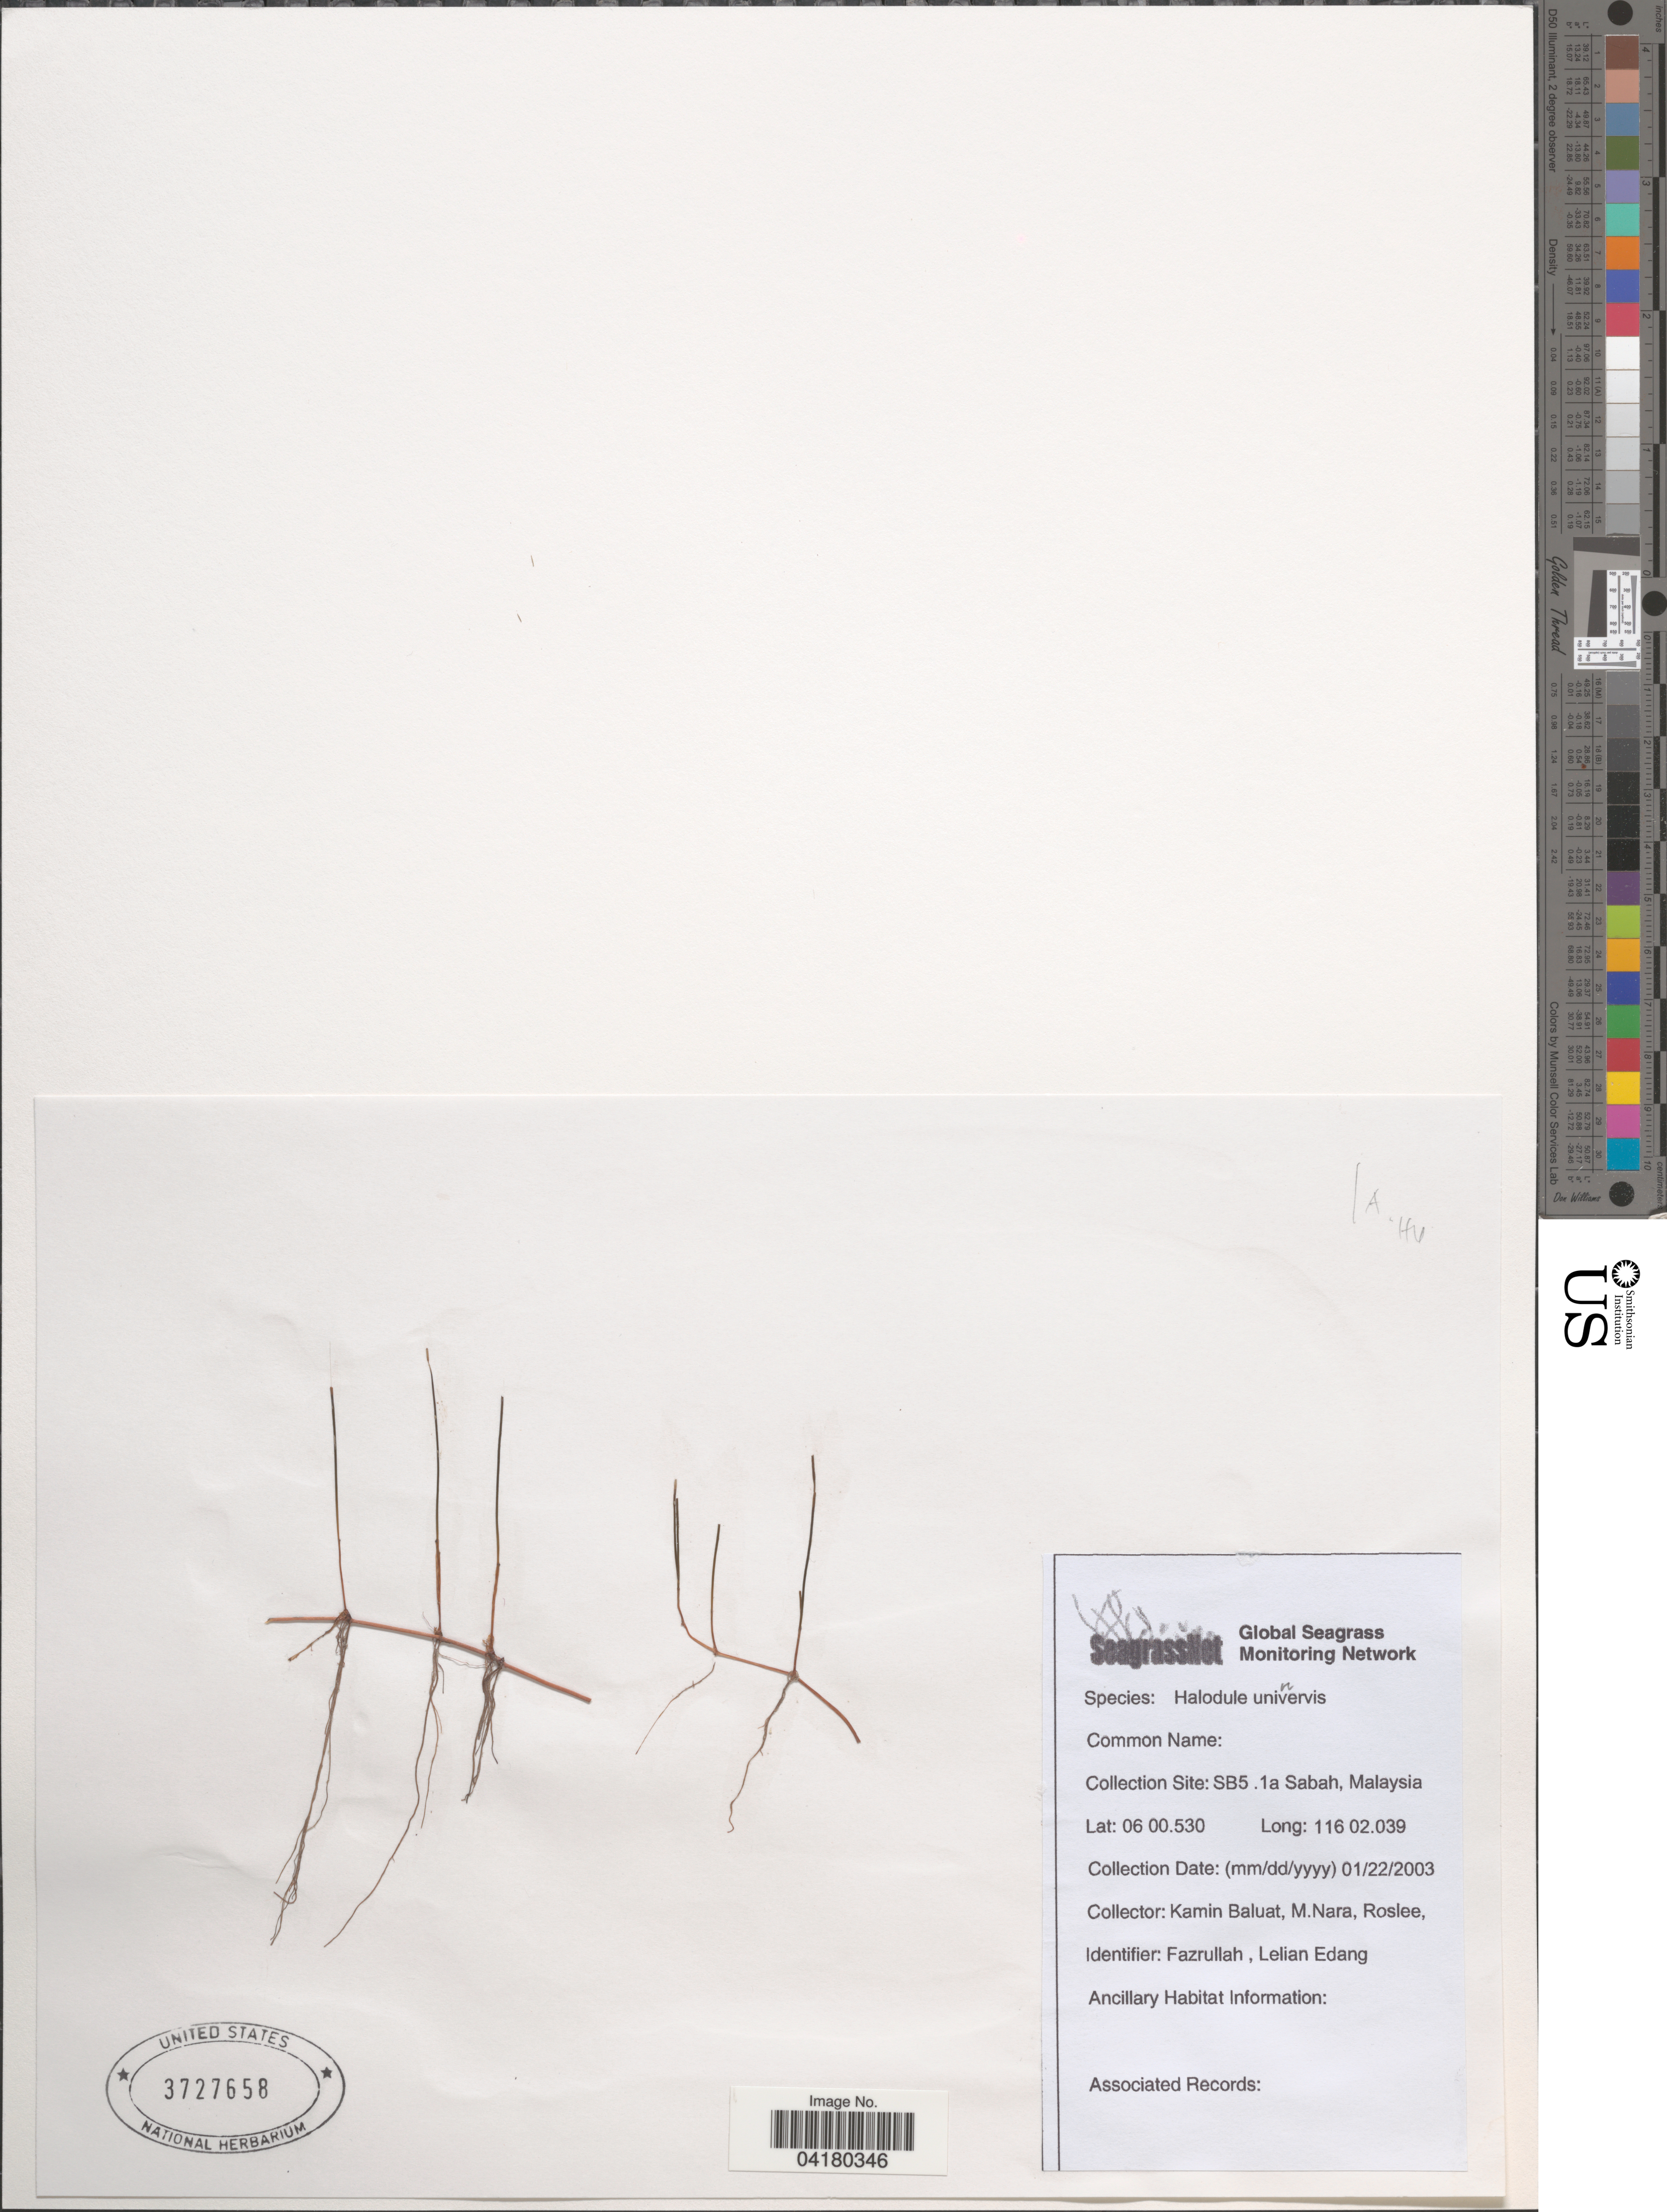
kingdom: Plantae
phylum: Tracheophyta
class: Liliopsida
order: Alismatales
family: Cymodoceaceae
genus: Halodule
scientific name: Halodule uninervis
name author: (Forssk.) Asch.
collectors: K. Baluat, M. Nara & Roslee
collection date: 2003-01-22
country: Malaysia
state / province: Sabah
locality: SB5 .1a.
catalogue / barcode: US 3727658